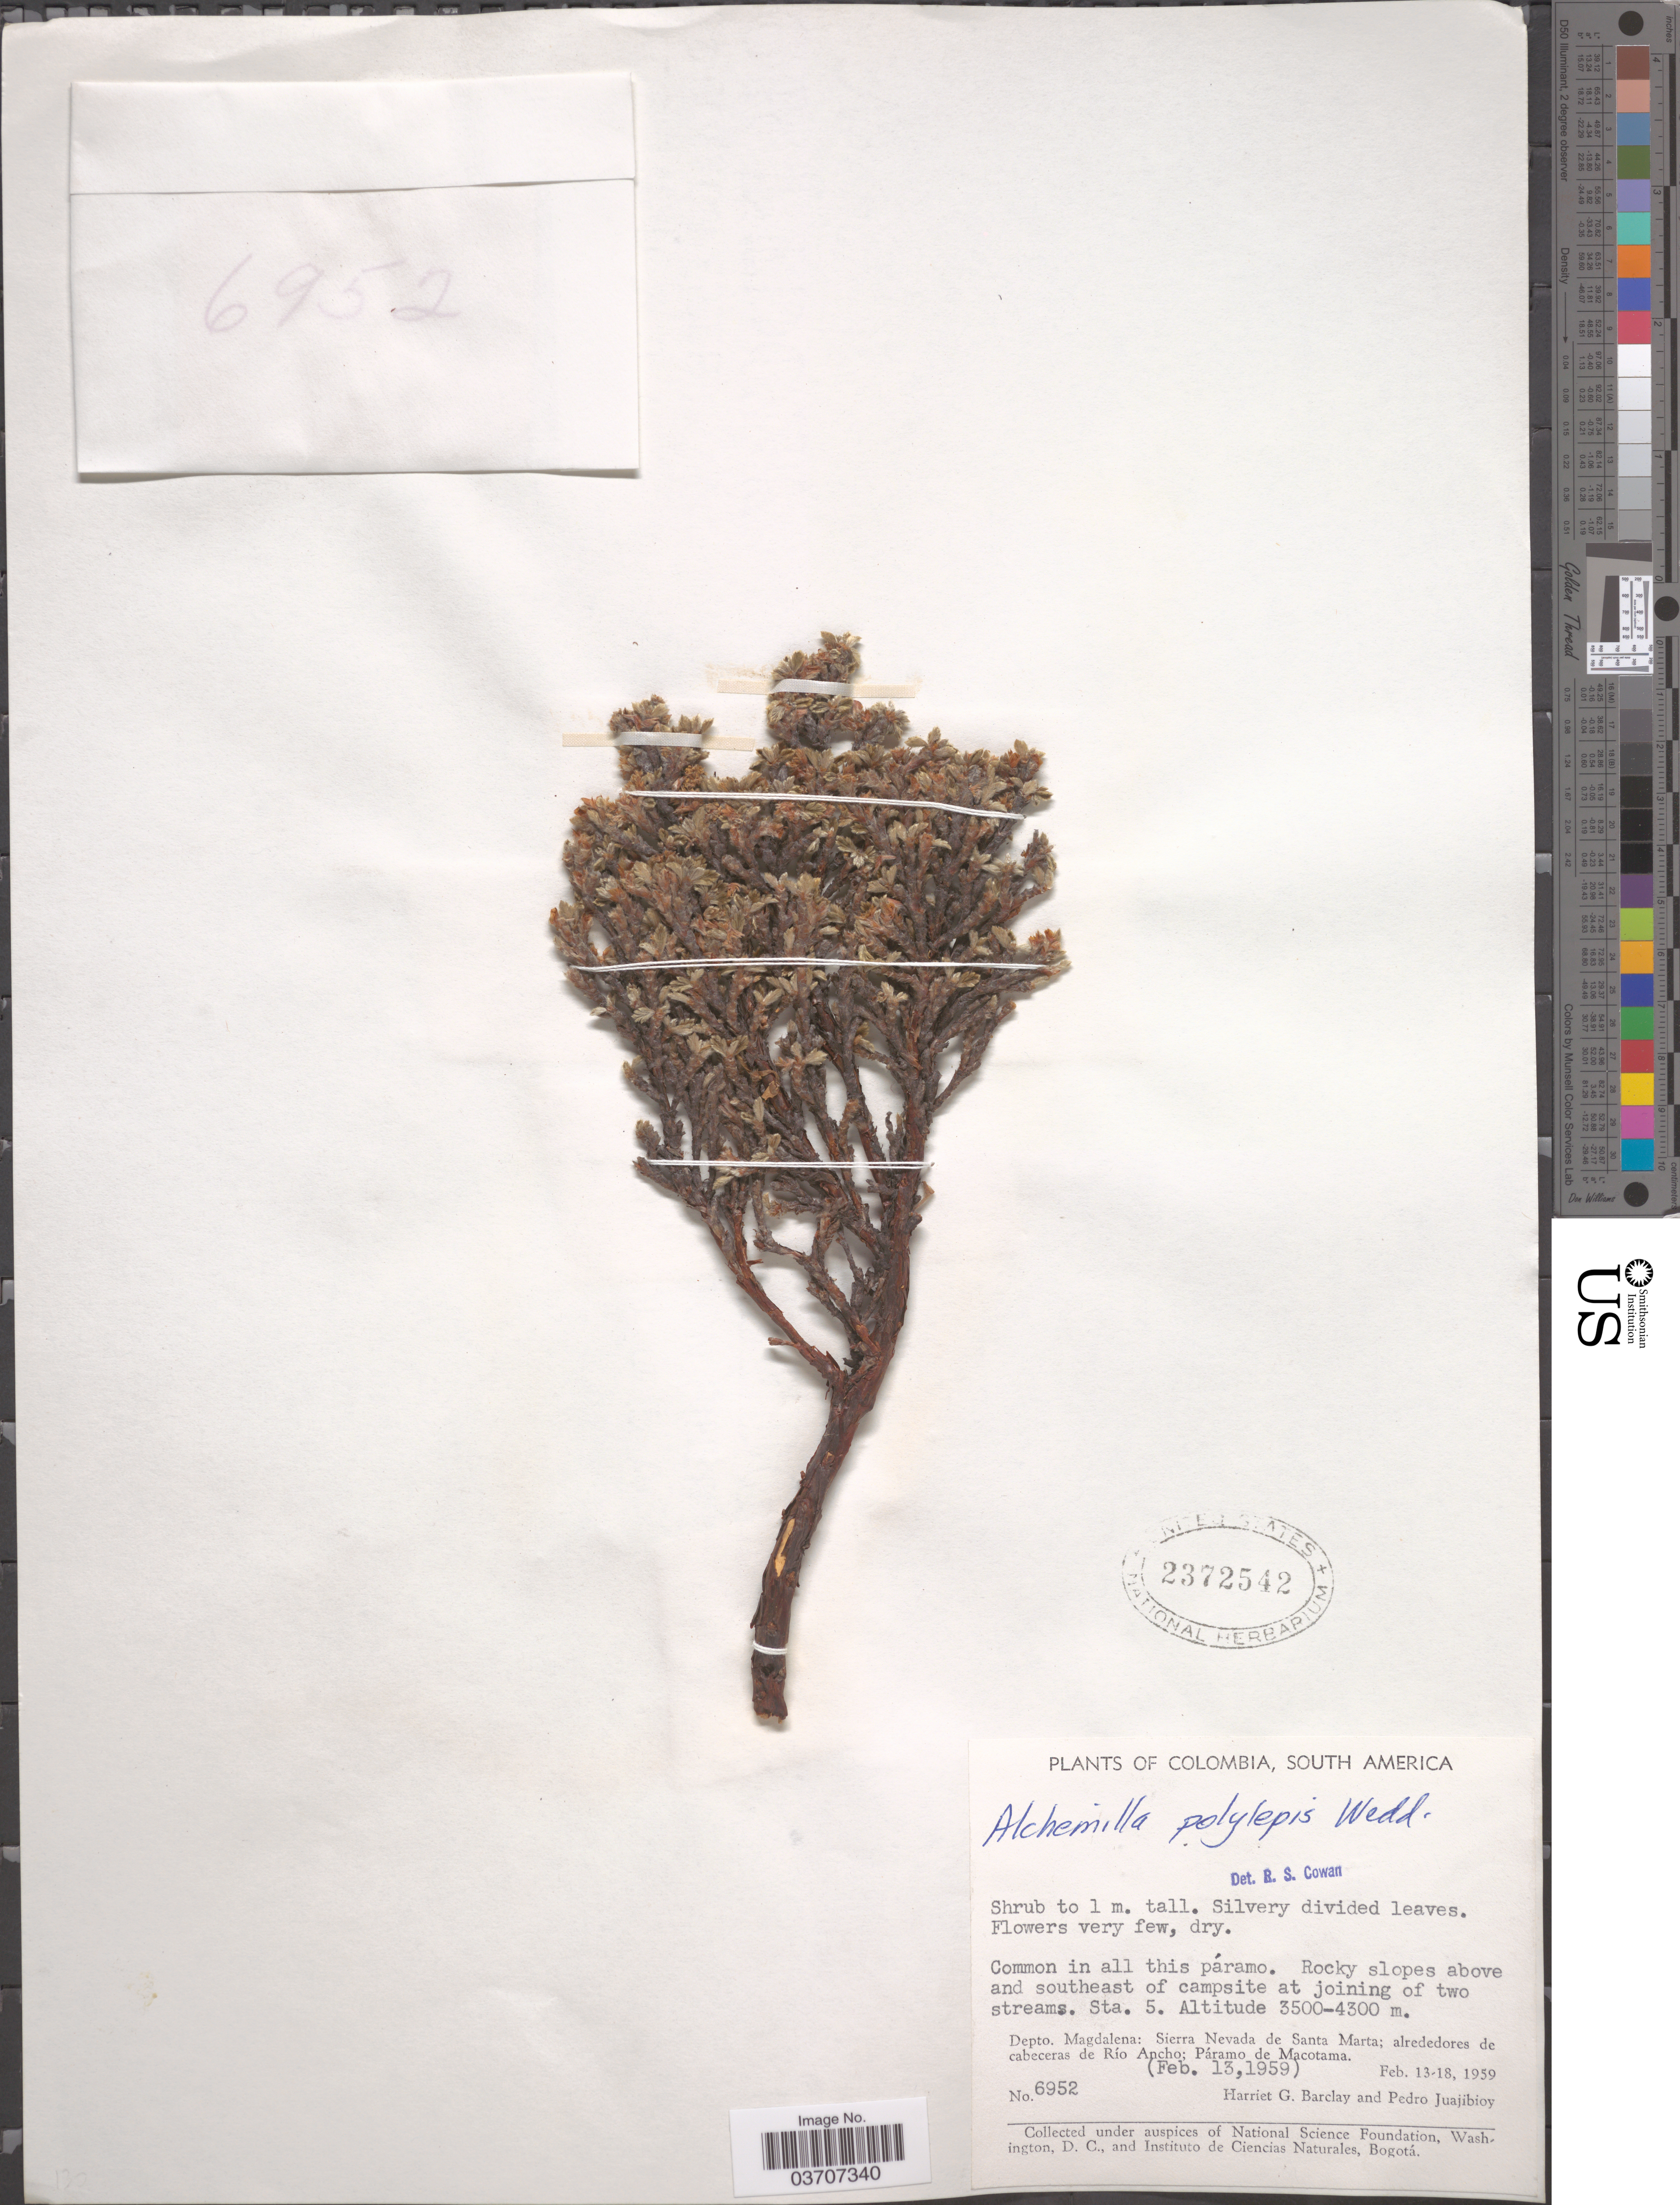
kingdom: Plantae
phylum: Tracheophyta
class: Magnoliopsida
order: Rosales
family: Rosaceae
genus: Lachemilla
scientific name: Lachemilla polylepis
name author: (Wedd.) Rothm.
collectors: H. G. Barclay & P. Juajibioy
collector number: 6952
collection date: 1959-02-13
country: Colombia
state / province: Magdalena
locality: Depto. Magdalena: Sierra Nevada de Santa Marta; alrededores de cabeceras de Río Ancho: Páramo de Macotama. Sta. 5.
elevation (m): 3500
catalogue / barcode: US 2372542